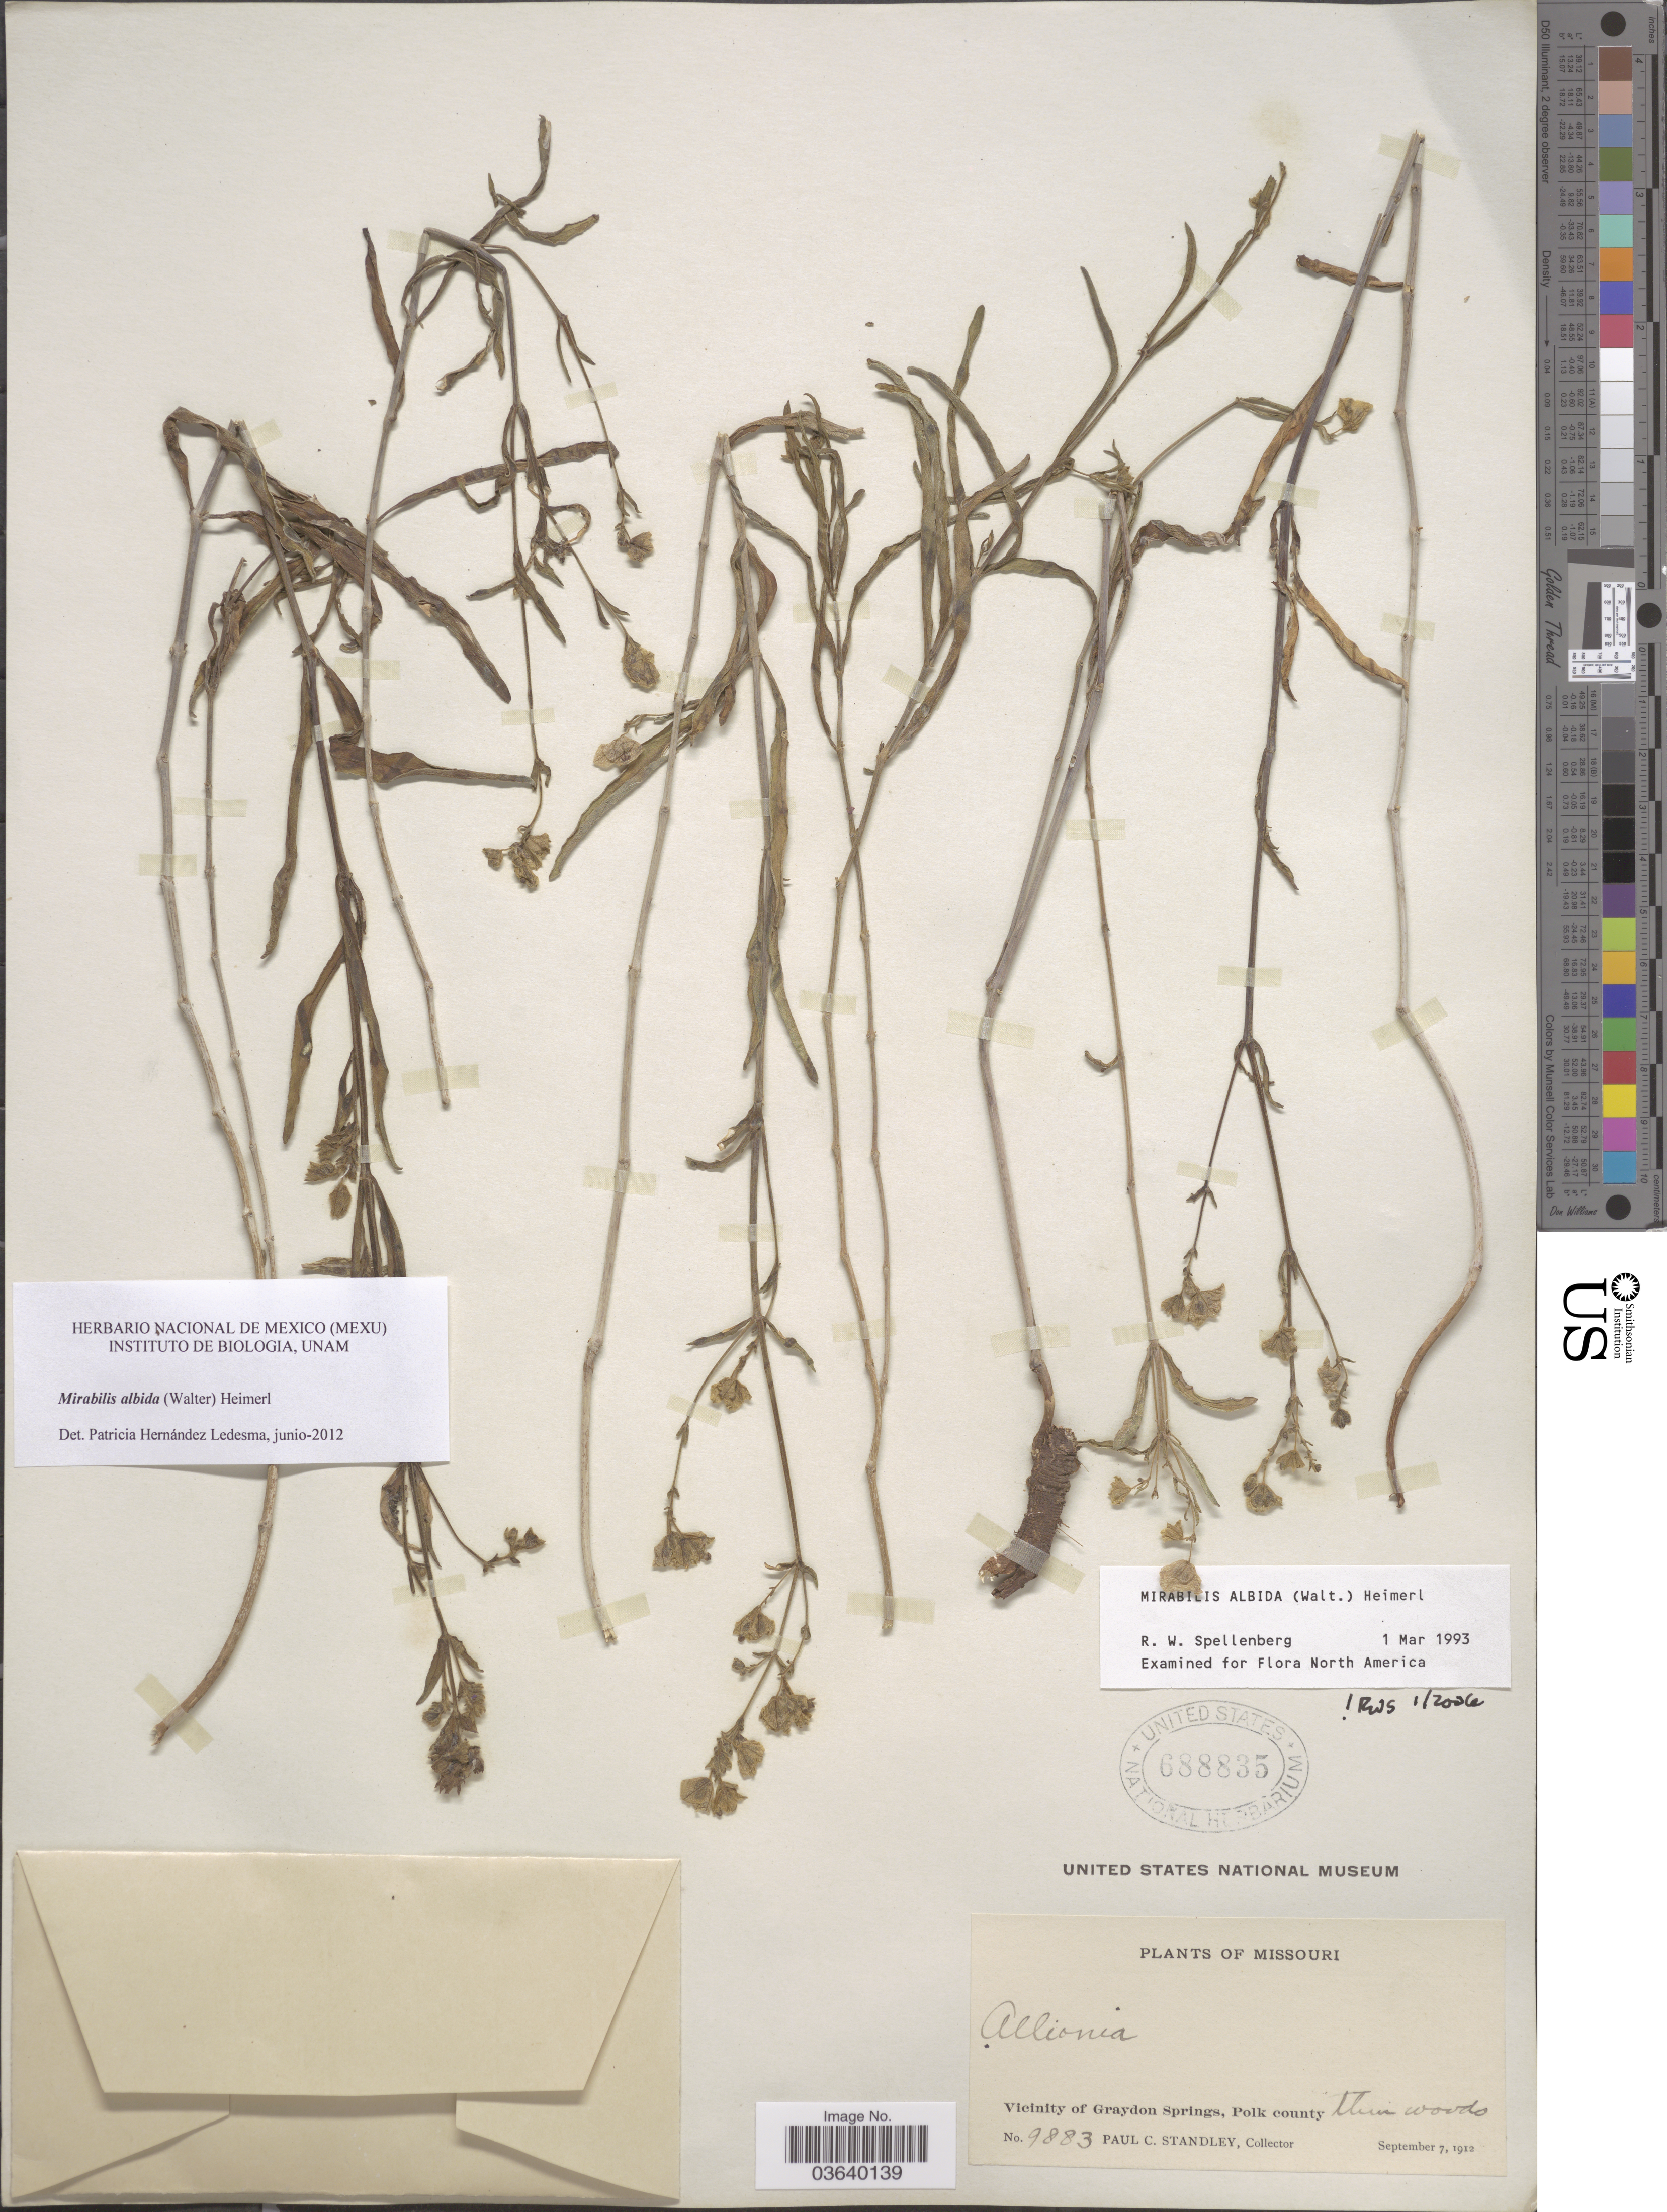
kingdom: Plantae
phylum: Tracheophyta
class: Magnoliopsida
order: Caryophyllales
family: Nyctaginaceae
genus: Mirabilis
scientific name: Mirabilis albida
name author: (Walter) Heimerl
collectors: P. C. Standley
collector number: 9883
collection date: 1912-09-07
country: United States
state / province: Missouri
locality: Vicinity of Graydon Springs, Polk County.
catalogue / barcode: US 688835